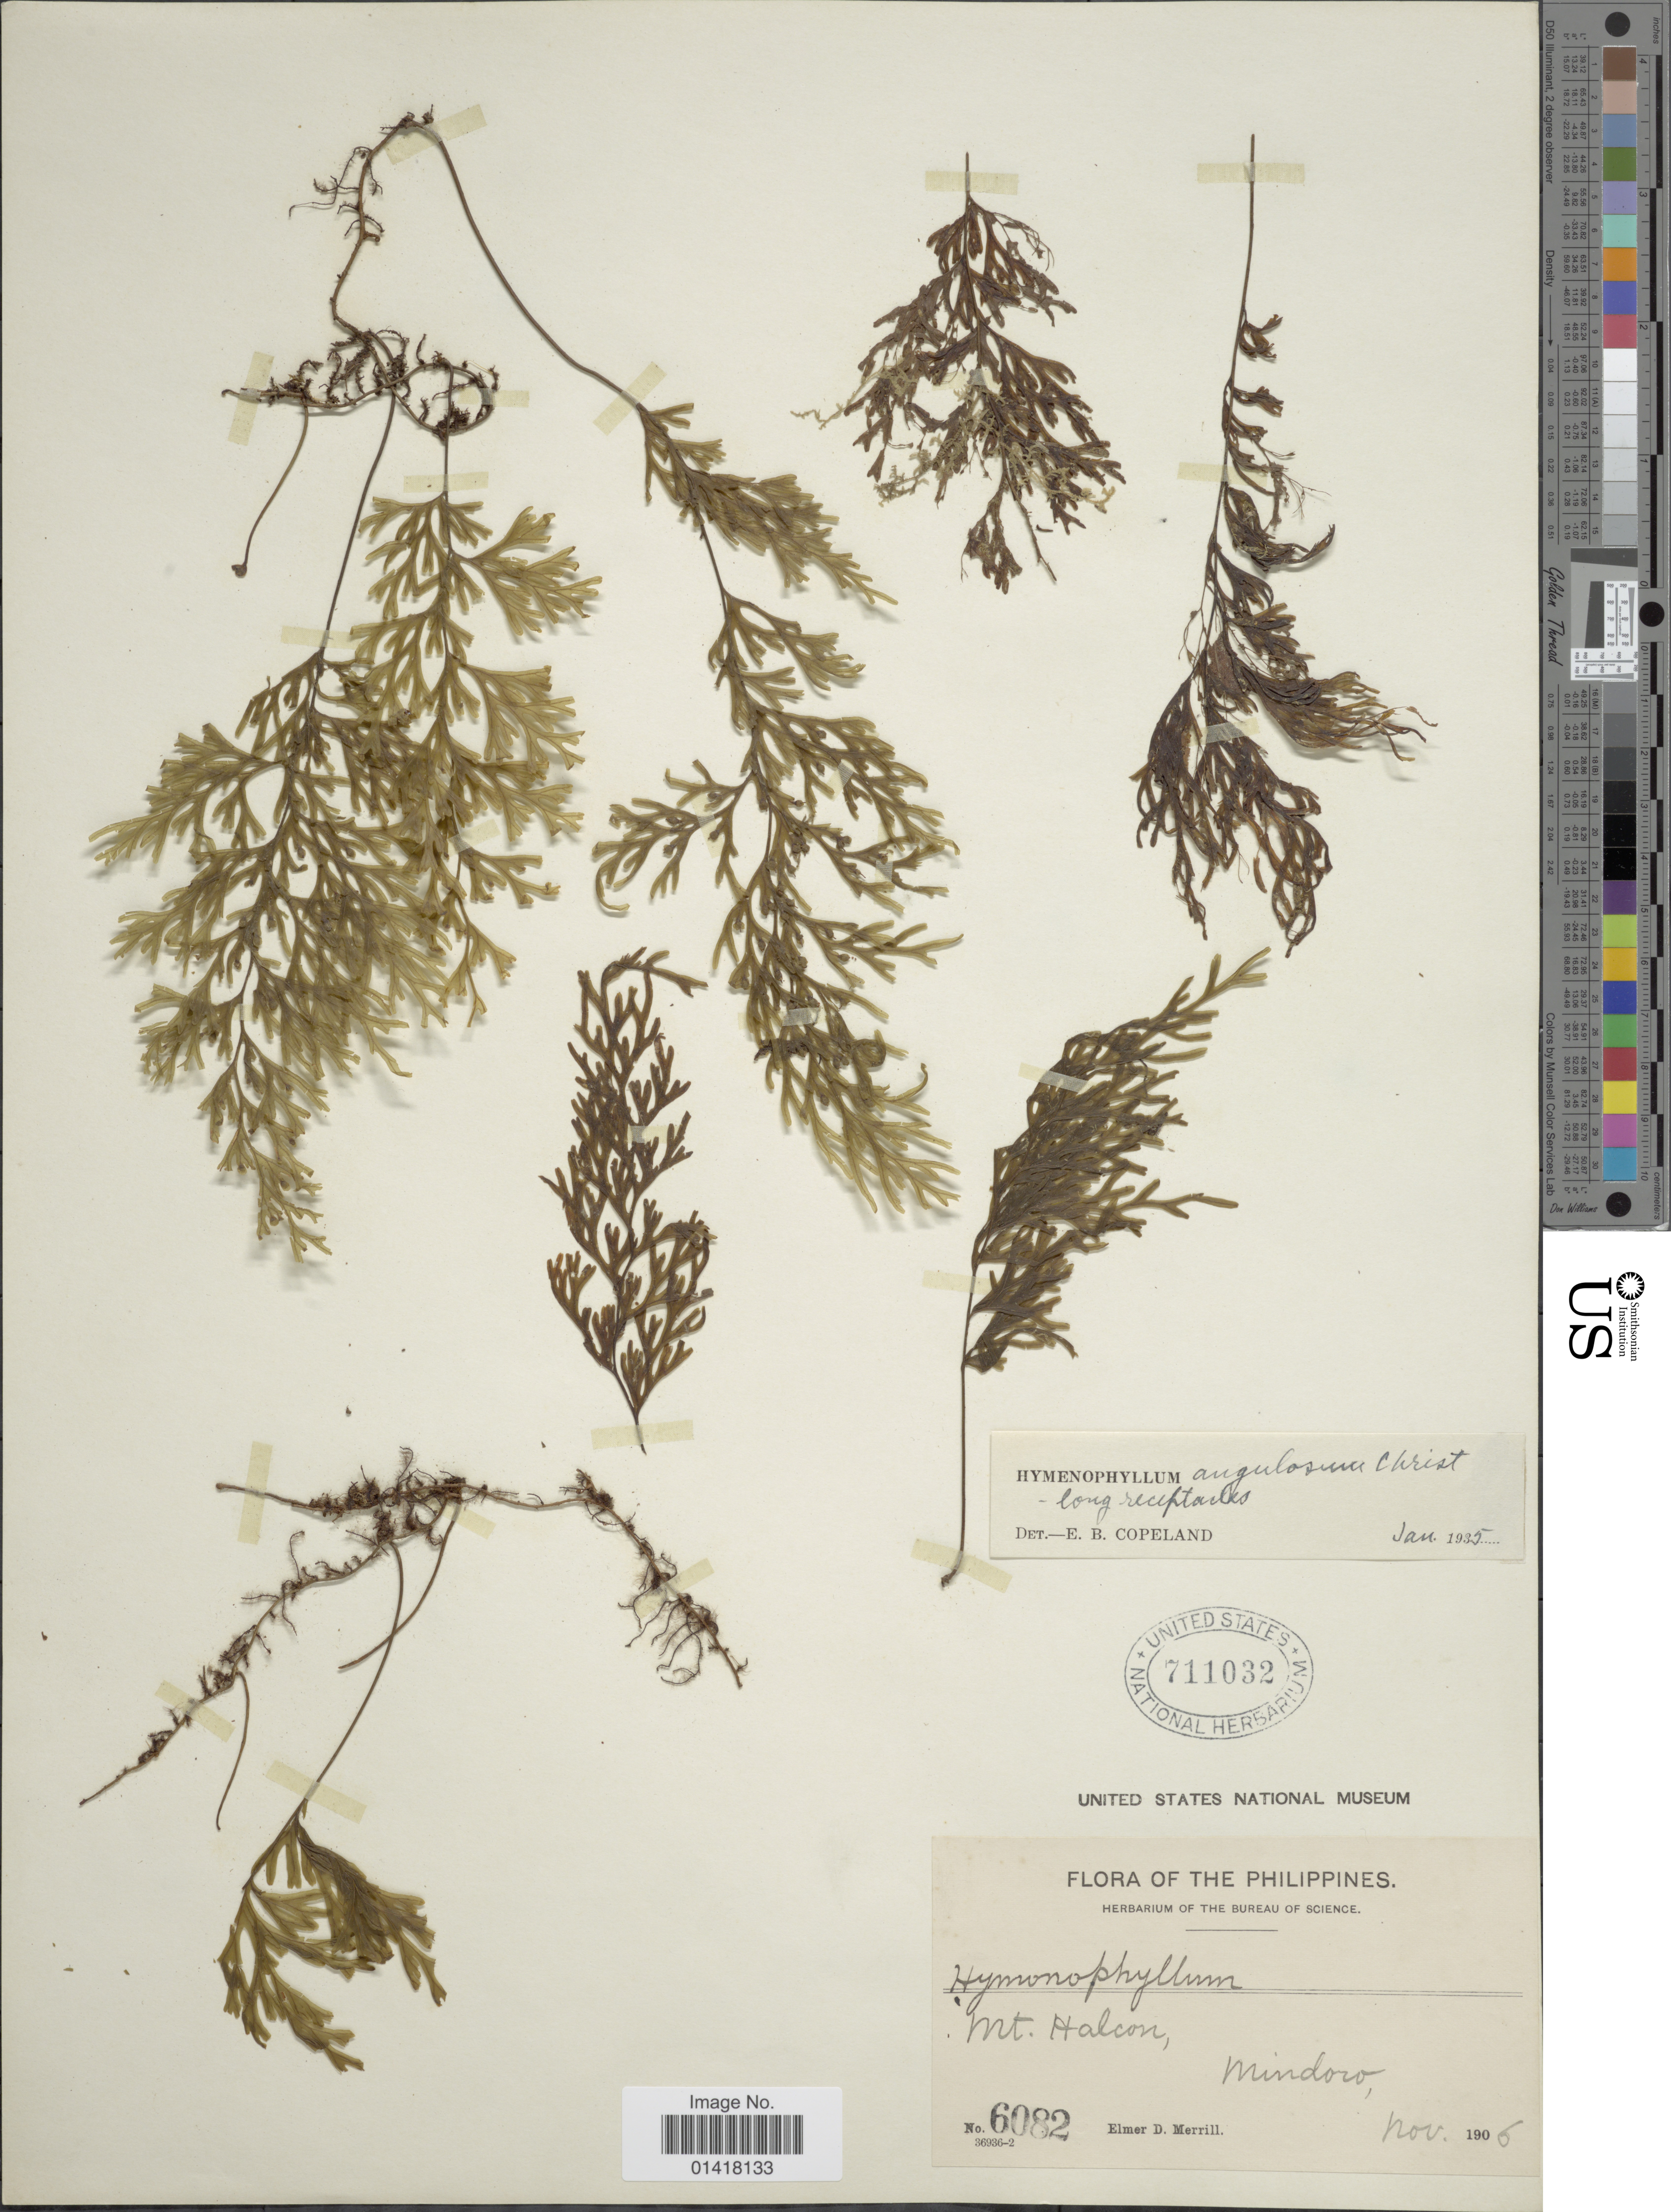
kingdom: Plantae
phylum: Tracheophyta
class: Polypodiopsida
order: Hymenophyllales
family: Hymenophyllaceae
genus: Hymenophyllum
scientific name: Hymenophyllum angulosum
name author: Christ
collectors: E. D. Merrill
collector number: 6082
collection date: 1906-11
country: Philippines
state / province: Mimaropa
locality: Mt. Halcon, Mindoro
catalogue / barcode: US 711032